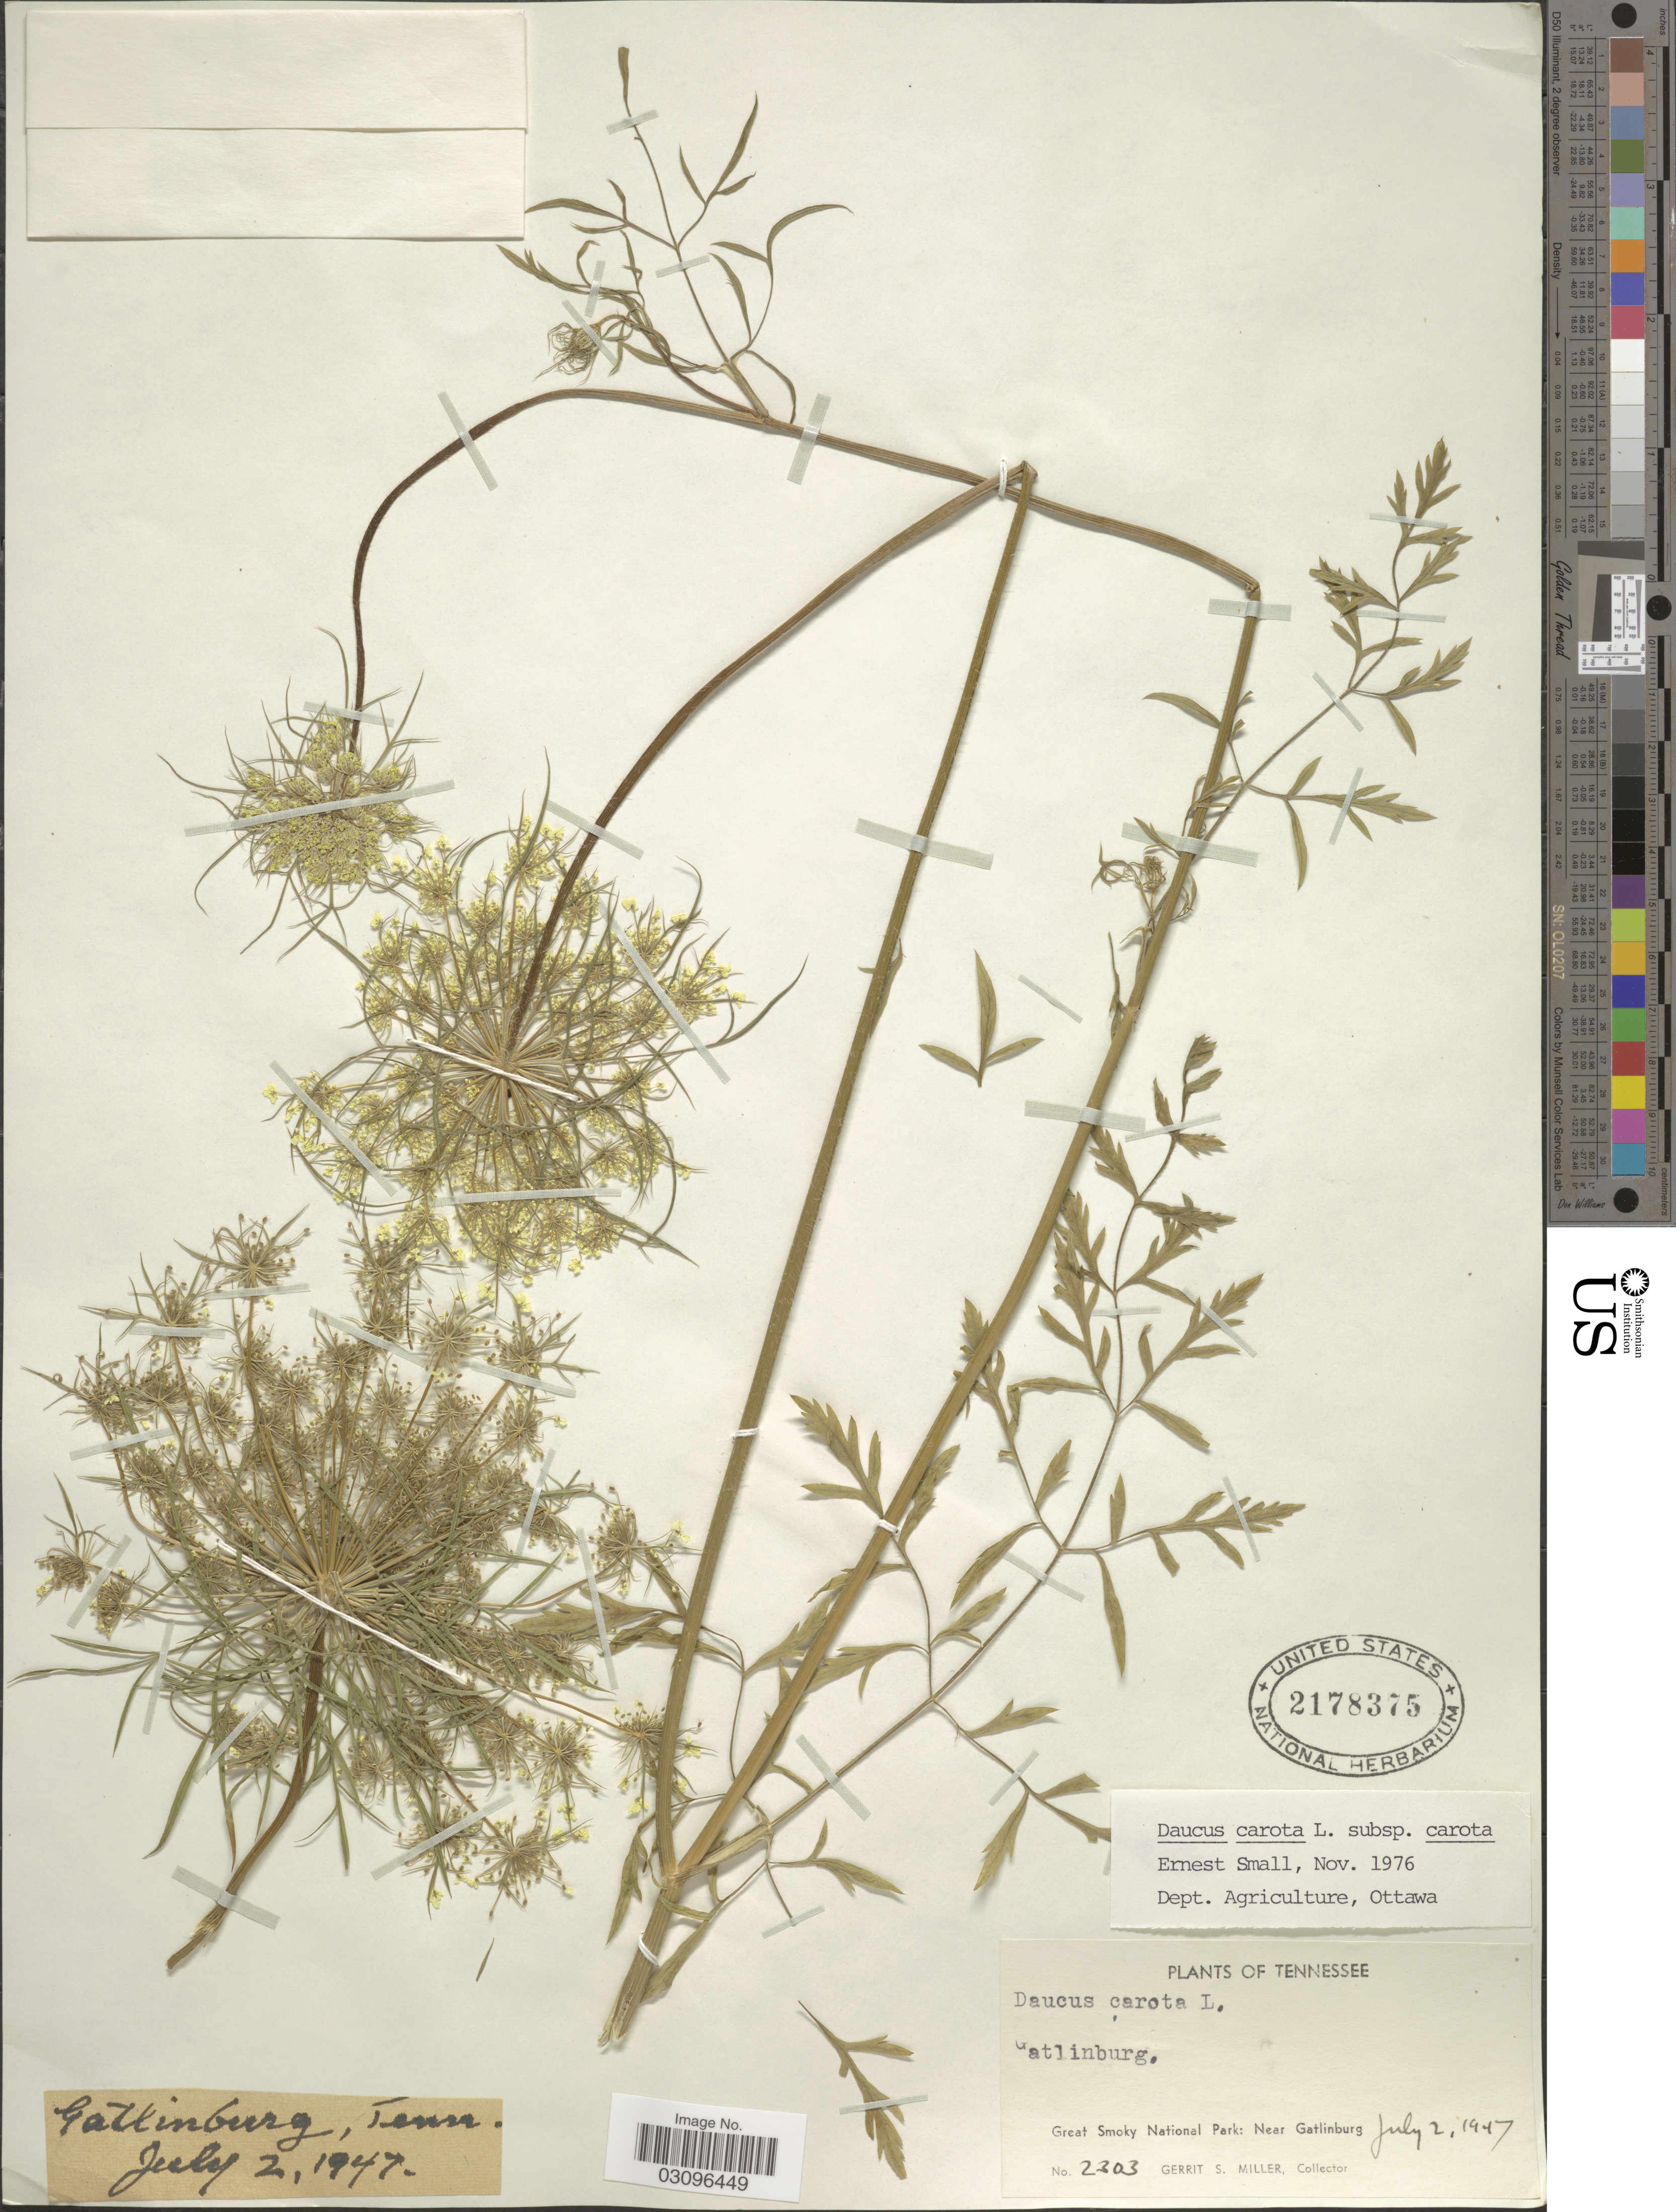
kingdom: Plantae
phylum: Tracheophyta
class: Magnoliopsida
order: Apiales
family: Apiaceae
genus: Daucus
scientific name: Daucus carota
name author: L.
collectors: G. S. Miller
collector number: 2302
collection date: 1947-07-02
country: United States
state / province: Tennessee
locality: Gatlinburg. Great Smoky National Park: Near Gatlinburg.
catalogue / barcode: US 2178375